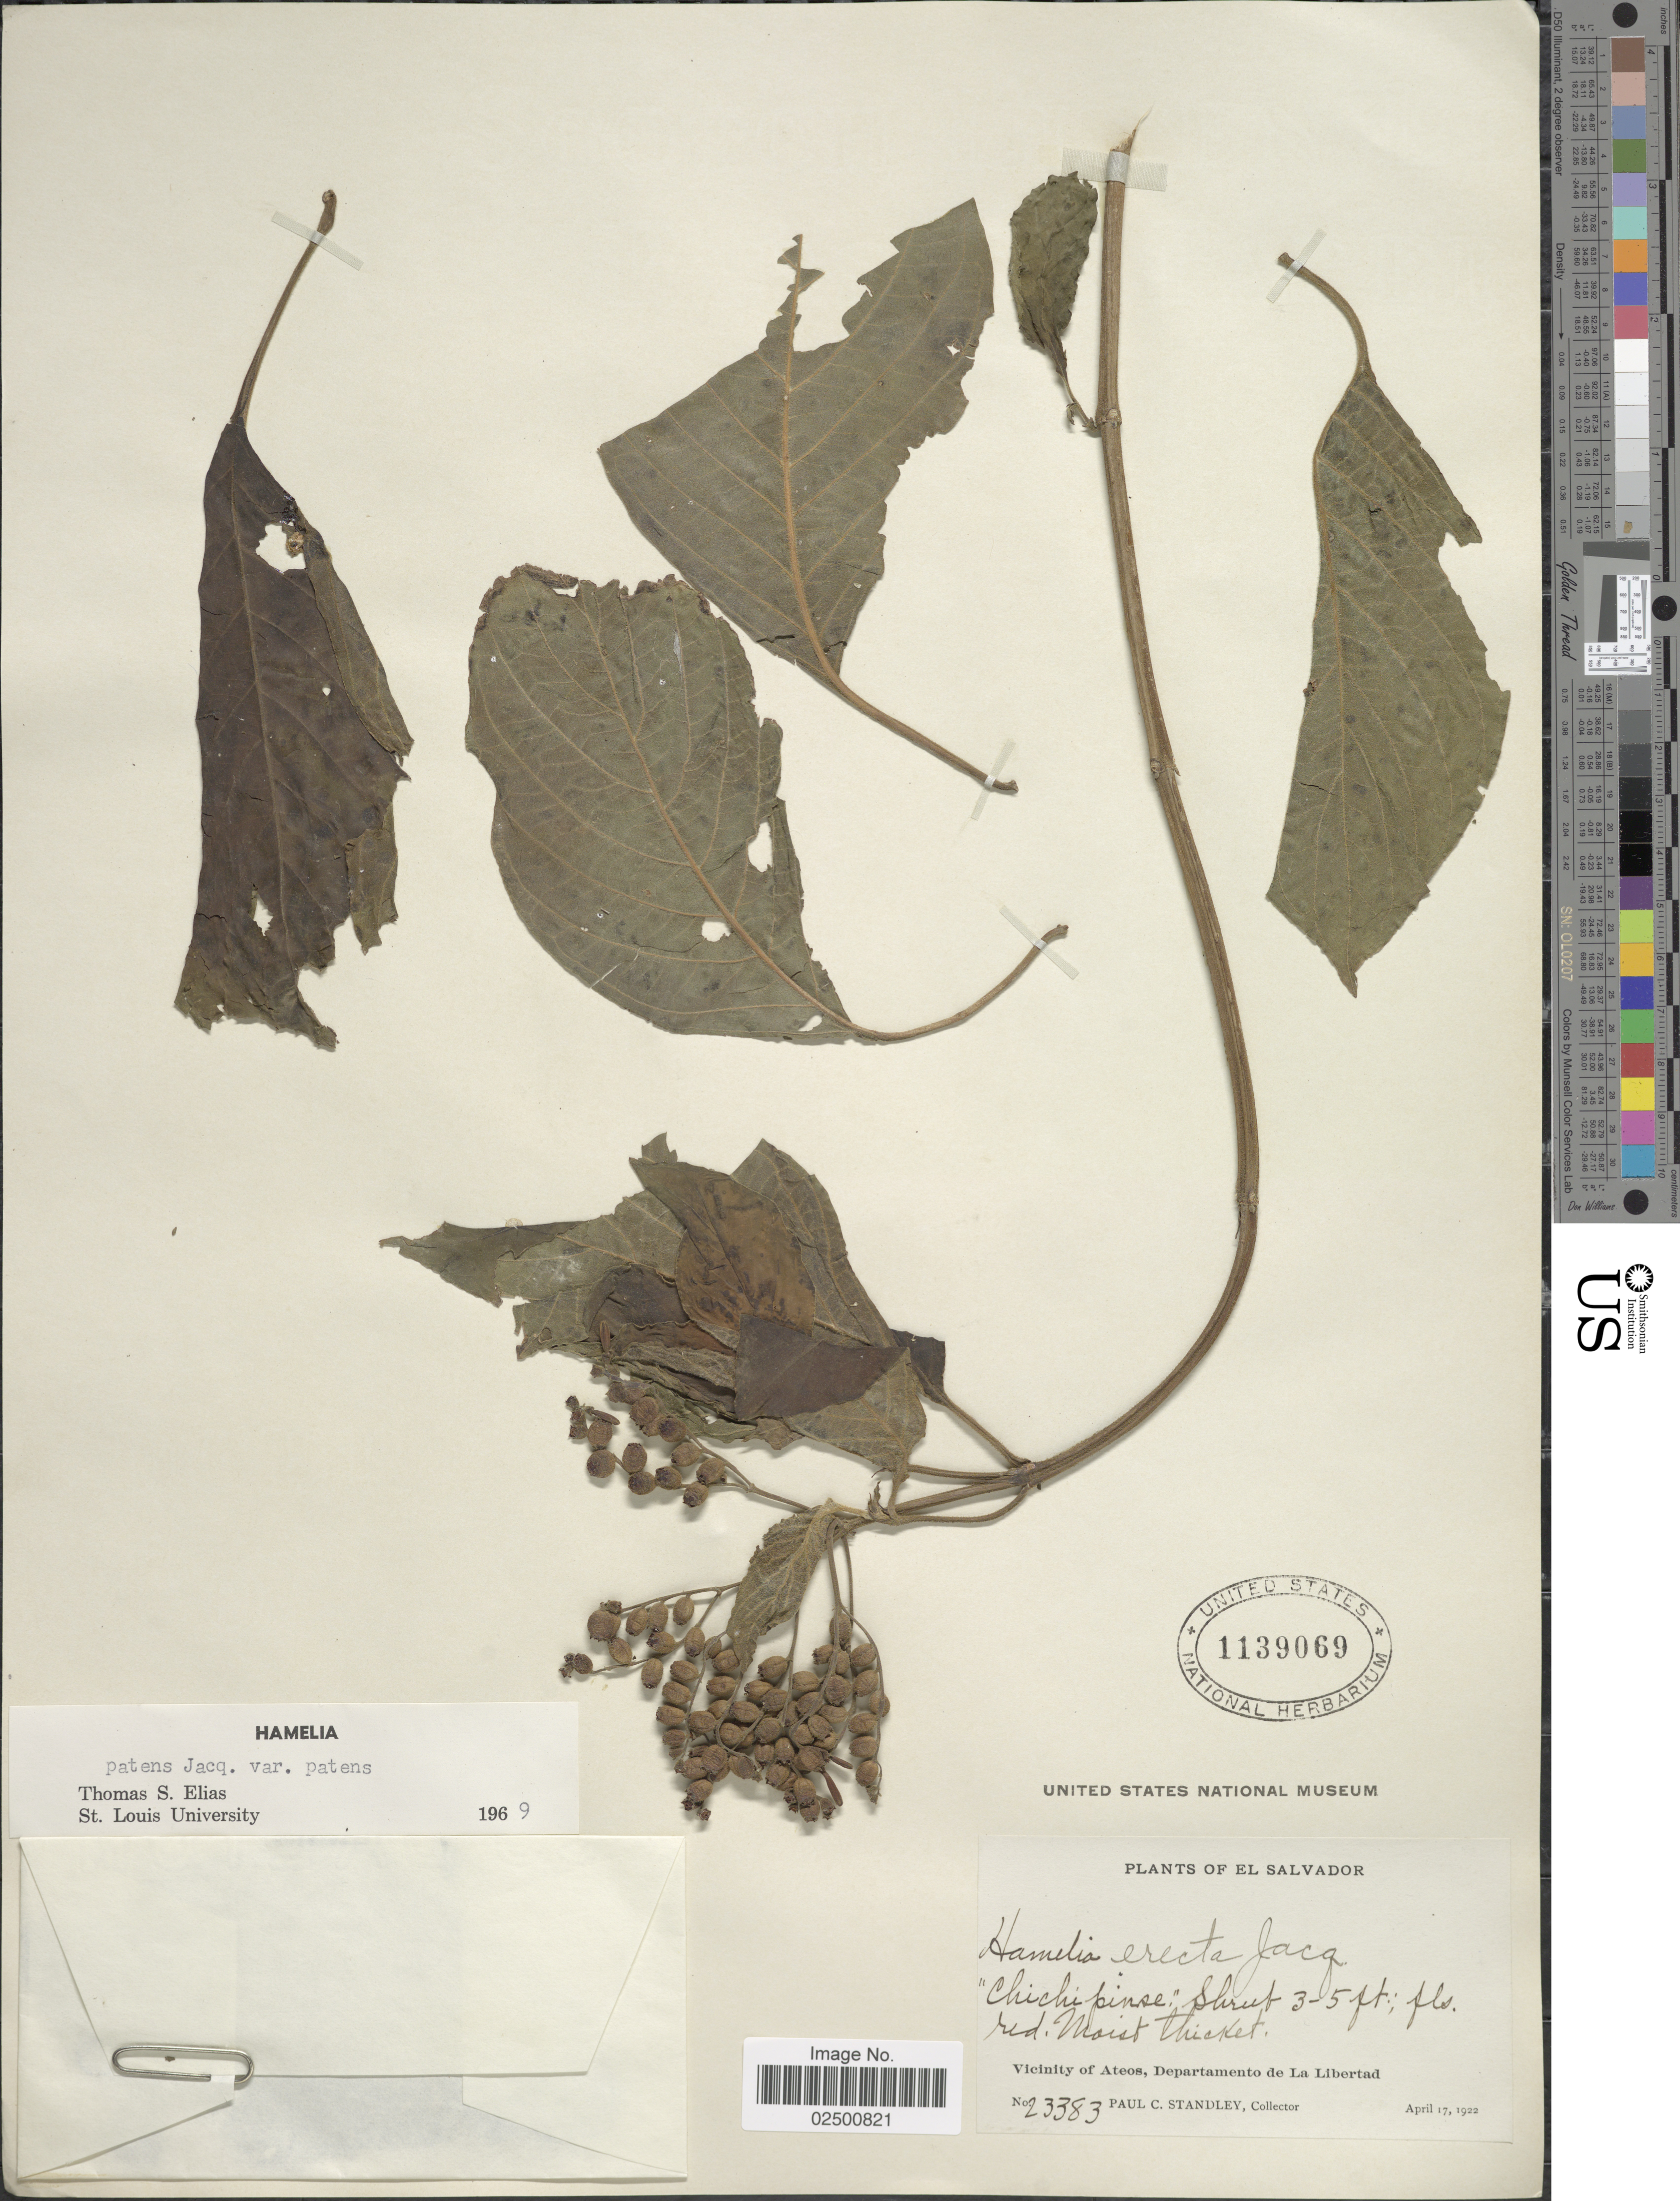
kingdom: Plantae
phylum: Tracheophyta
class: Magnoliopsida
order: Gentianales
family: Rubiaceae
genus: Hamelia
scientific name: Hamelia patens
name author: Jacq.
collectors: P. C. Standley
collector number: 23383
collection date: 1922-04-17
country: El Salvador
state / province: La Libertad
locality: Vicinity of Ateos, Departamento de La Libertad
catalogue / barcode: US 1139069